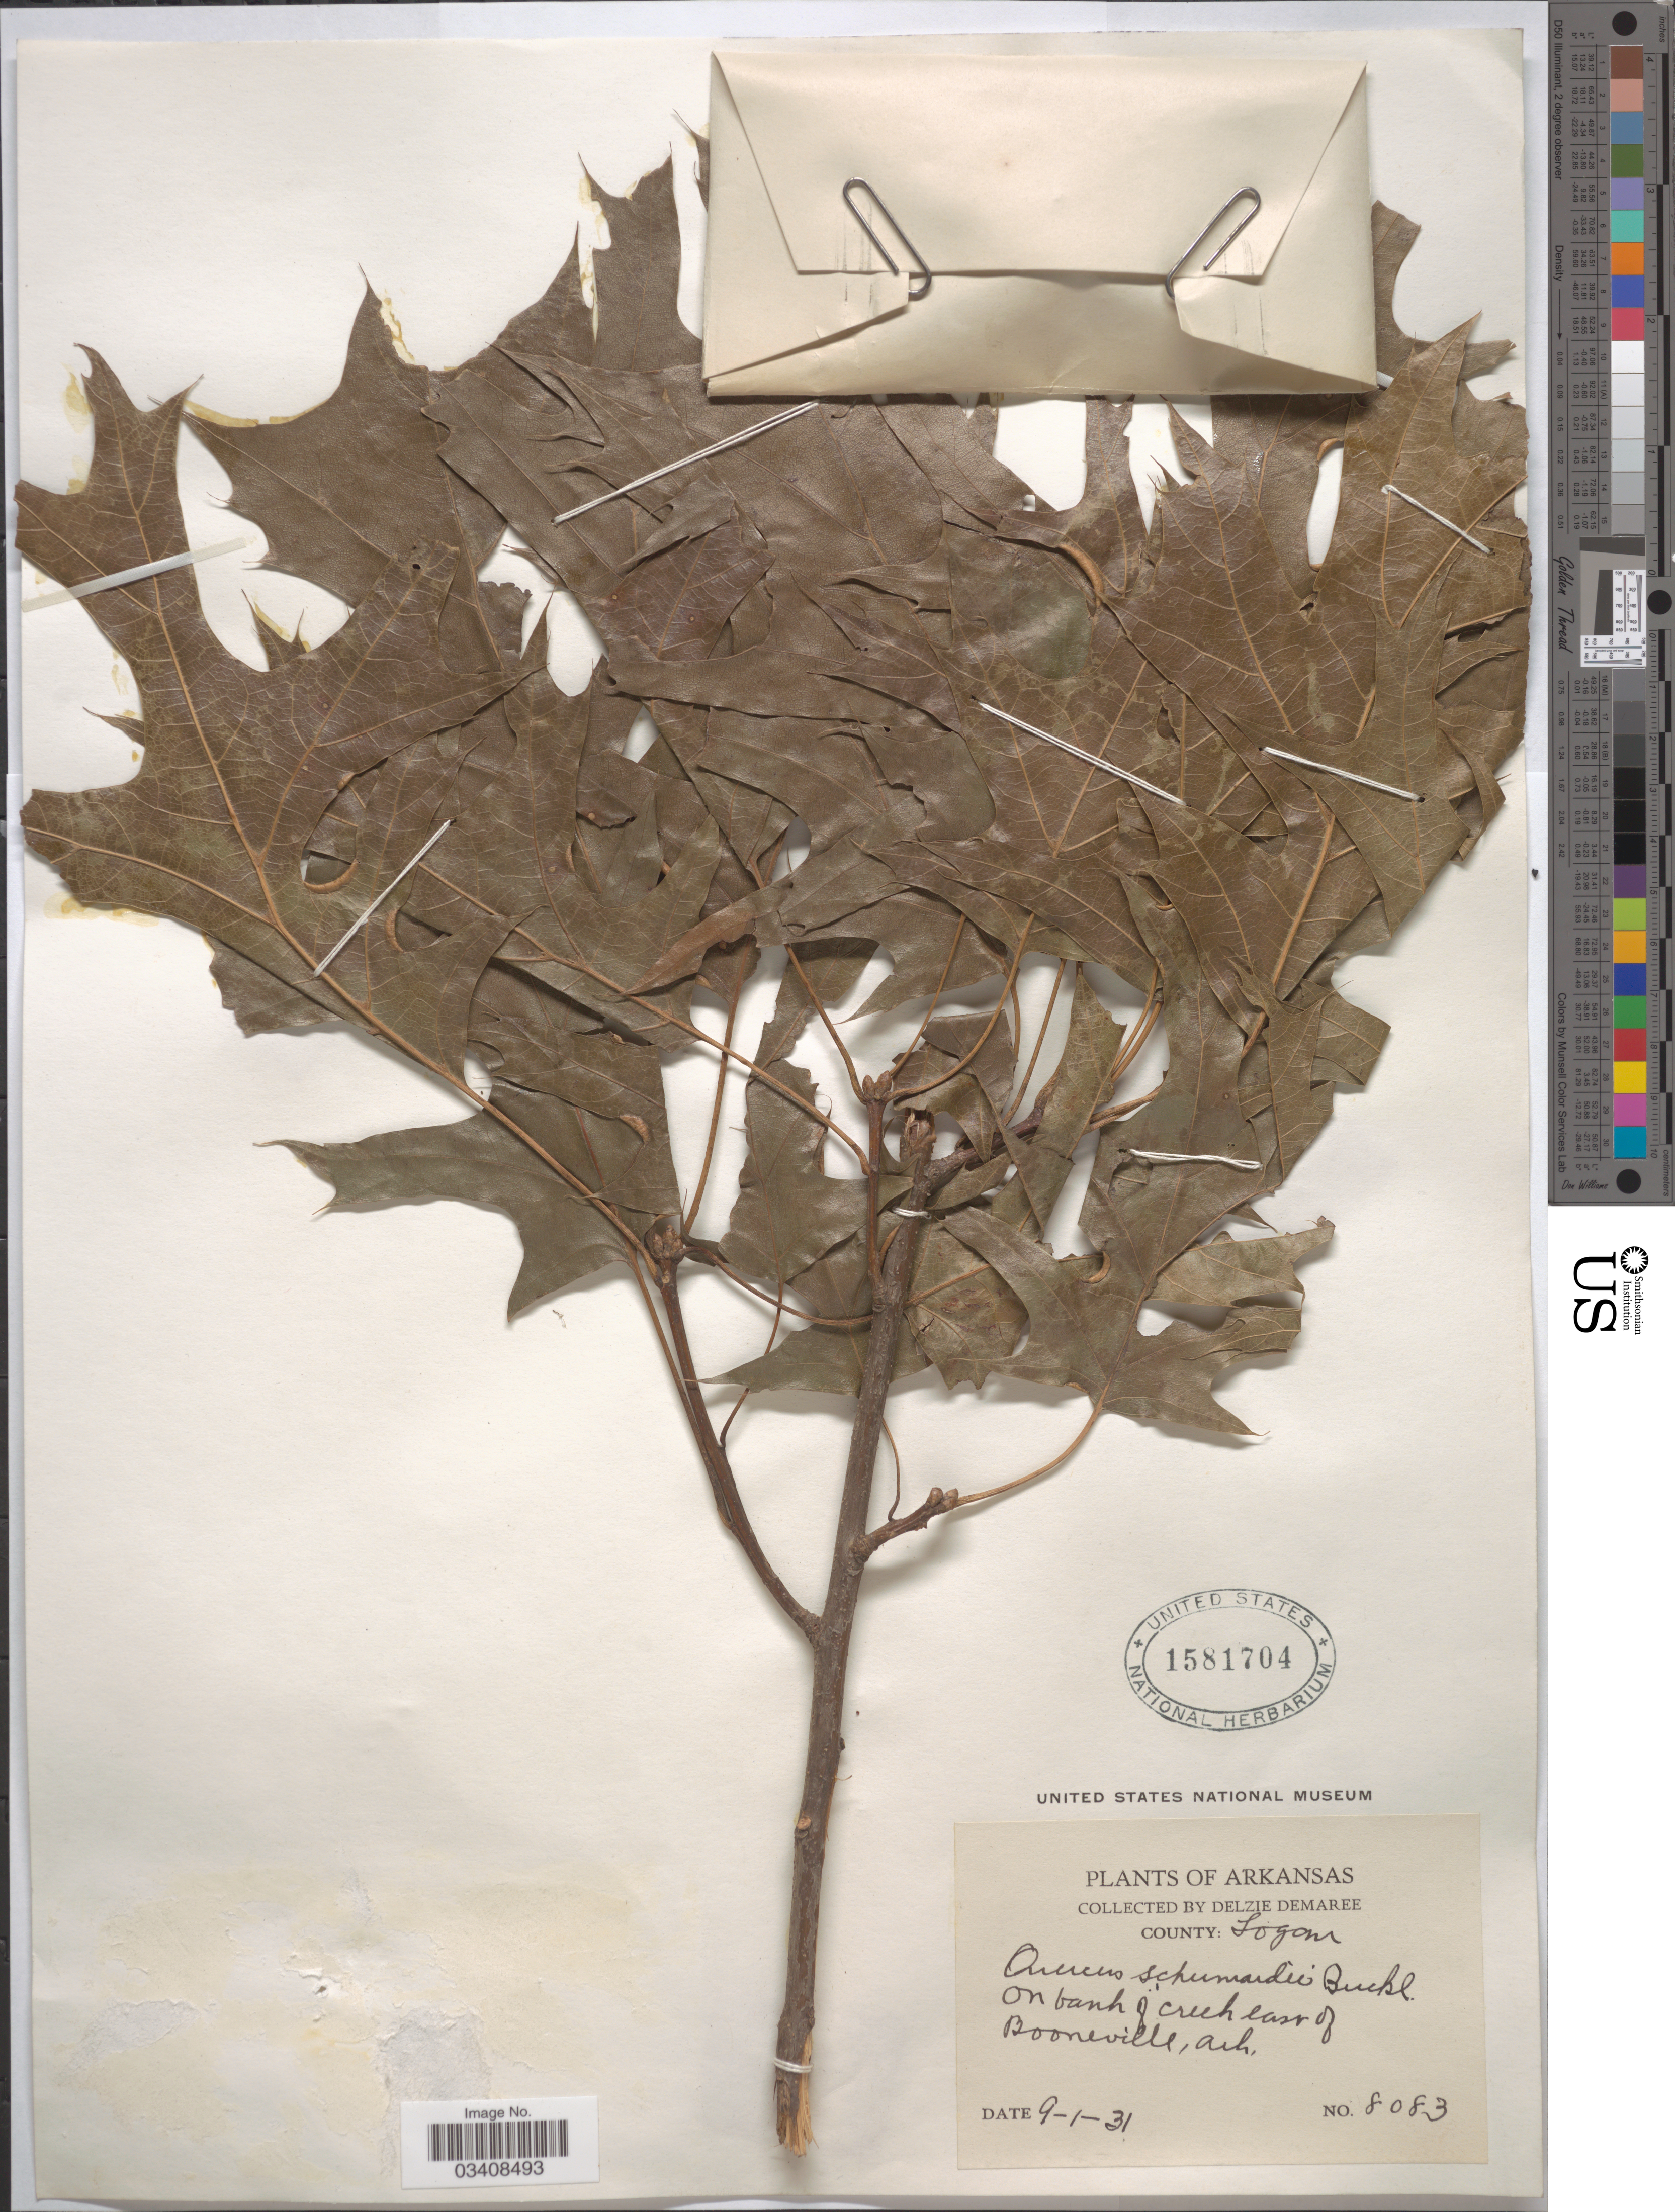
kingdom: Plantae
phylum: Tracheophyta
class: Magnoliopsida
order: Fagales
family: Fagaceae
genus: Quercus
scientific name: Quercus shumardii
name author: Buckley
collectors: D. Demaree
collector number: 8083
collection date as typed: Transcribed d/m/y: 1/9/31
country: United States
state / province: Arkansas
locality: County: Logan. On bank of creek east of Booneville.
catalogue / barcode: US 1581704